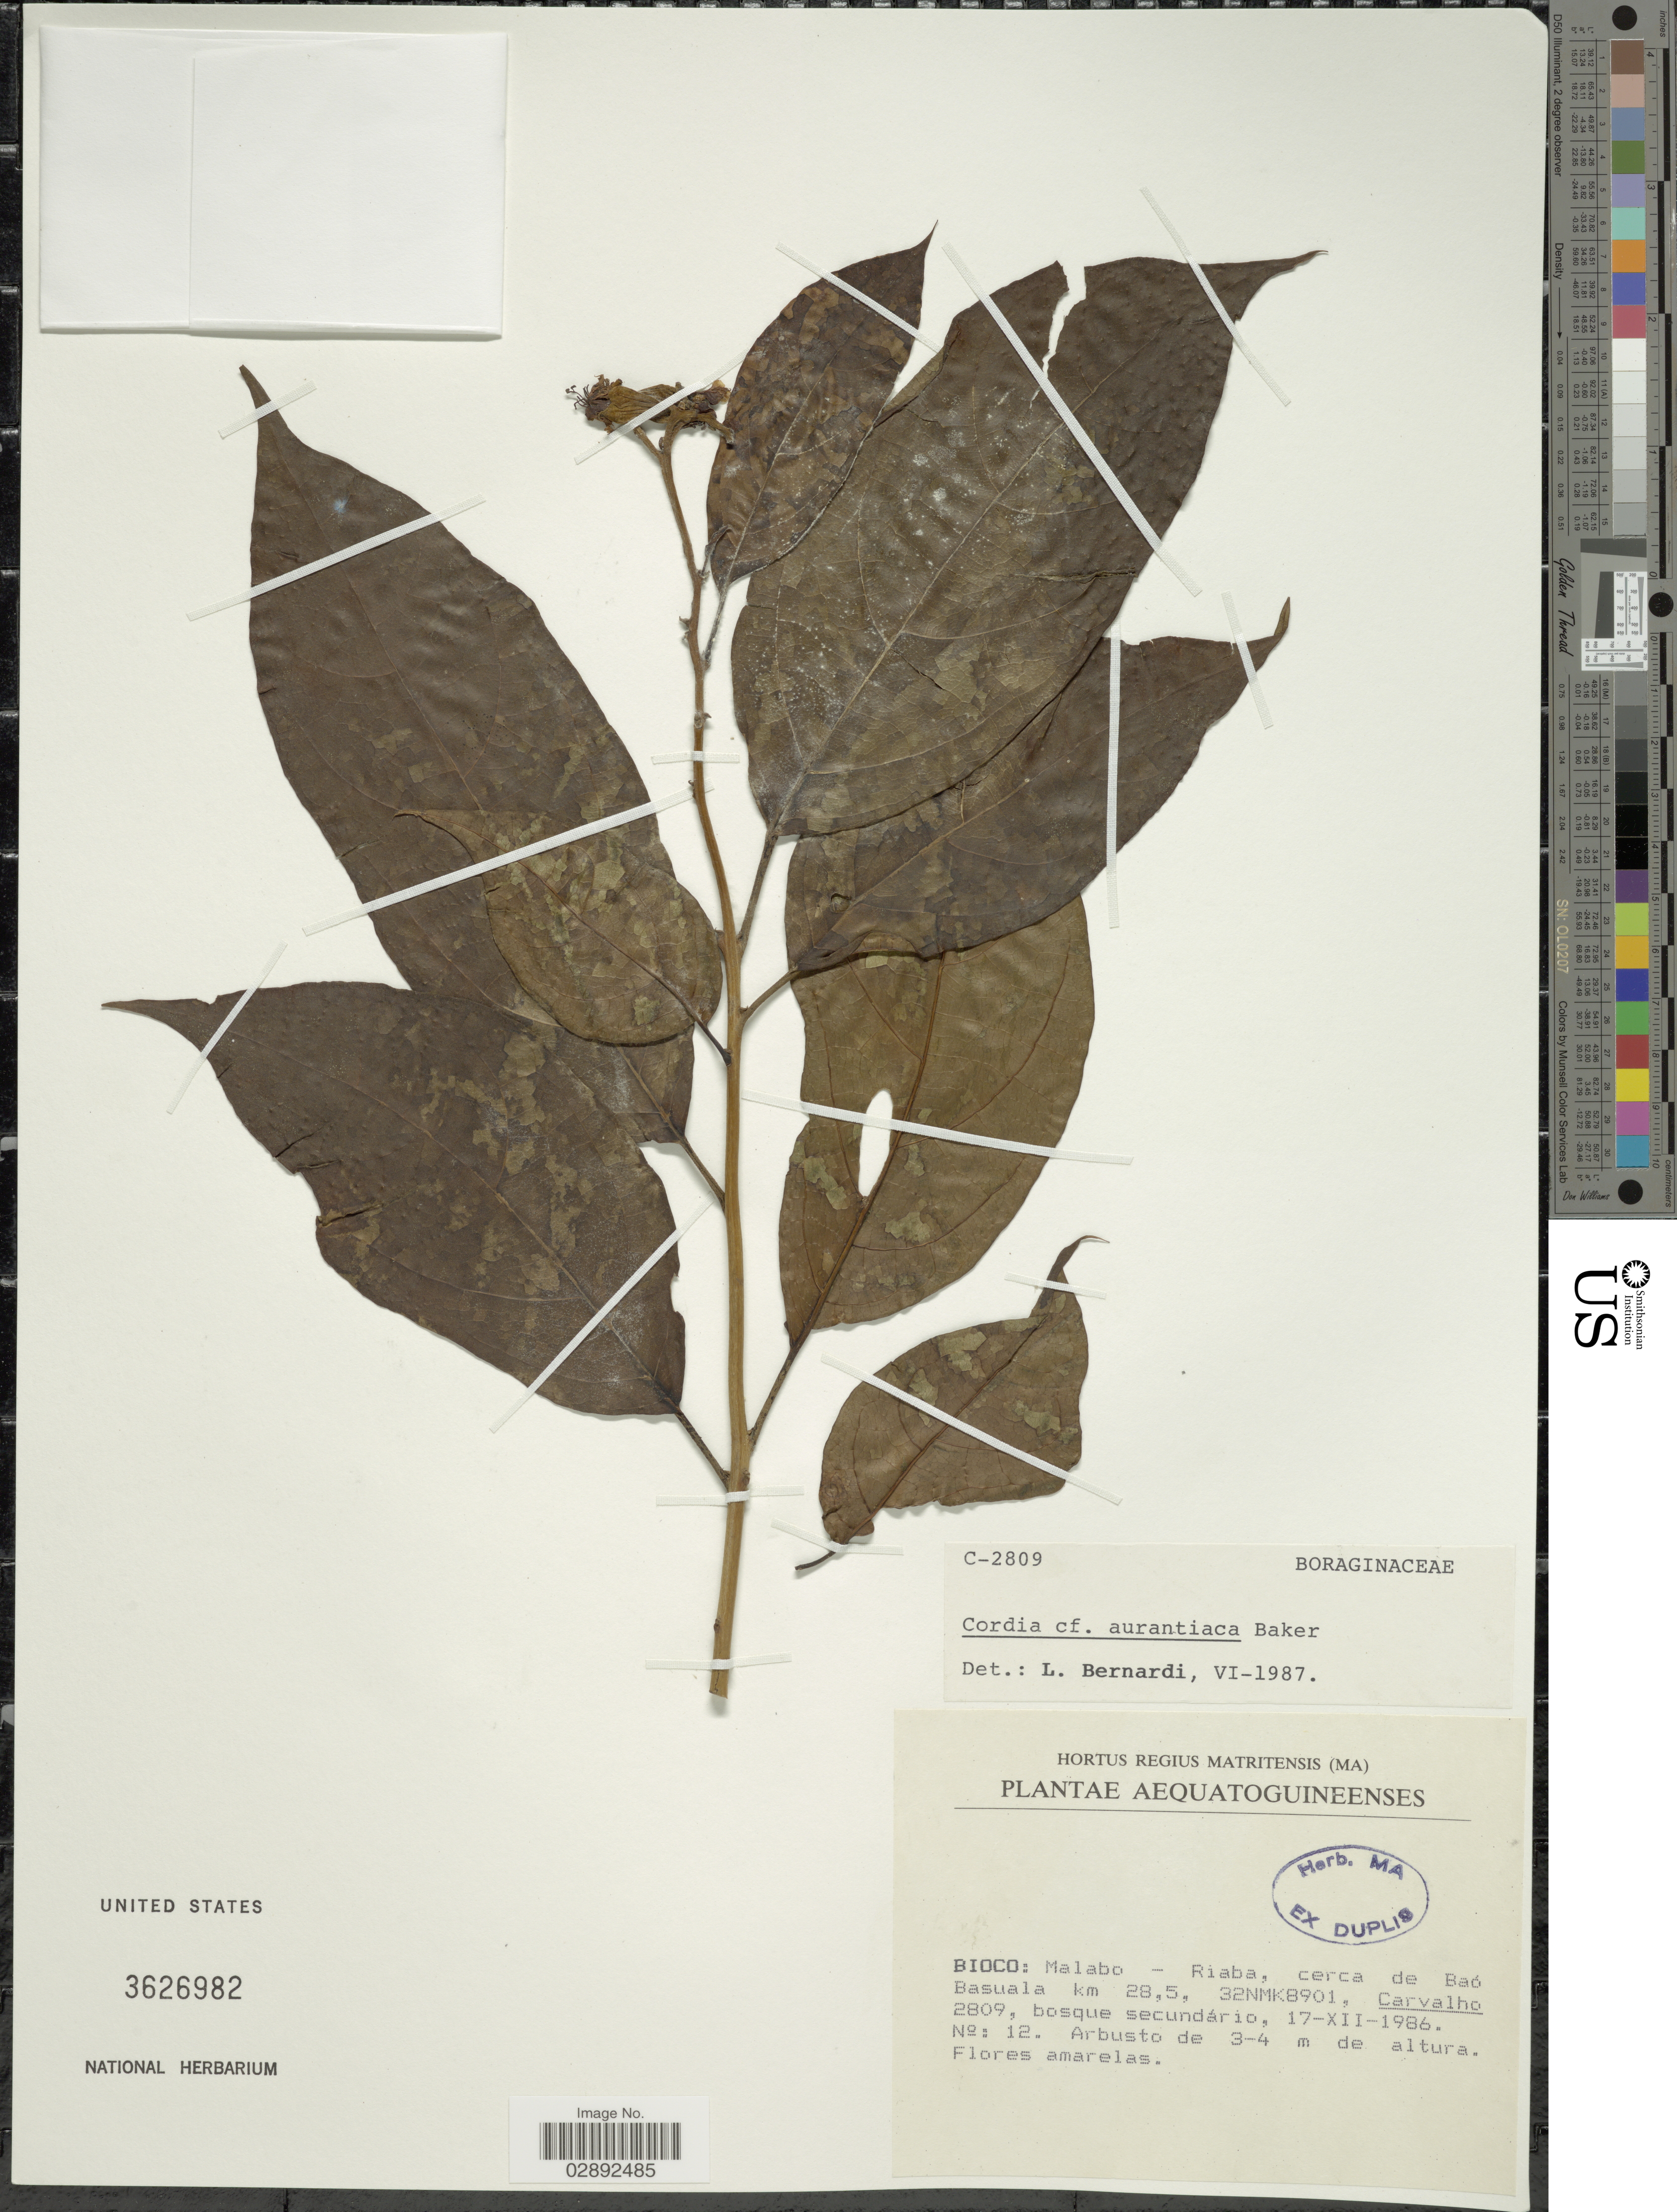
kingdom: Plantae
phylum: Tracheophyta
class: Magnoliopsida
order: Boraginales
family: Cordiaceae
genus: Cordia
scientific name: Cordia aurantiaca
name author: Baker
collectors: Carvalho, --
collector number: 2809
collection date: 1986-12-17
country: Equatorial Guinea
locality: Aequatoguineenses. Bioco: Malabo - Riaba, cerca de Baó Basuala km 28,5, 32NMK8901.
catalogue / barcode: US 3626982